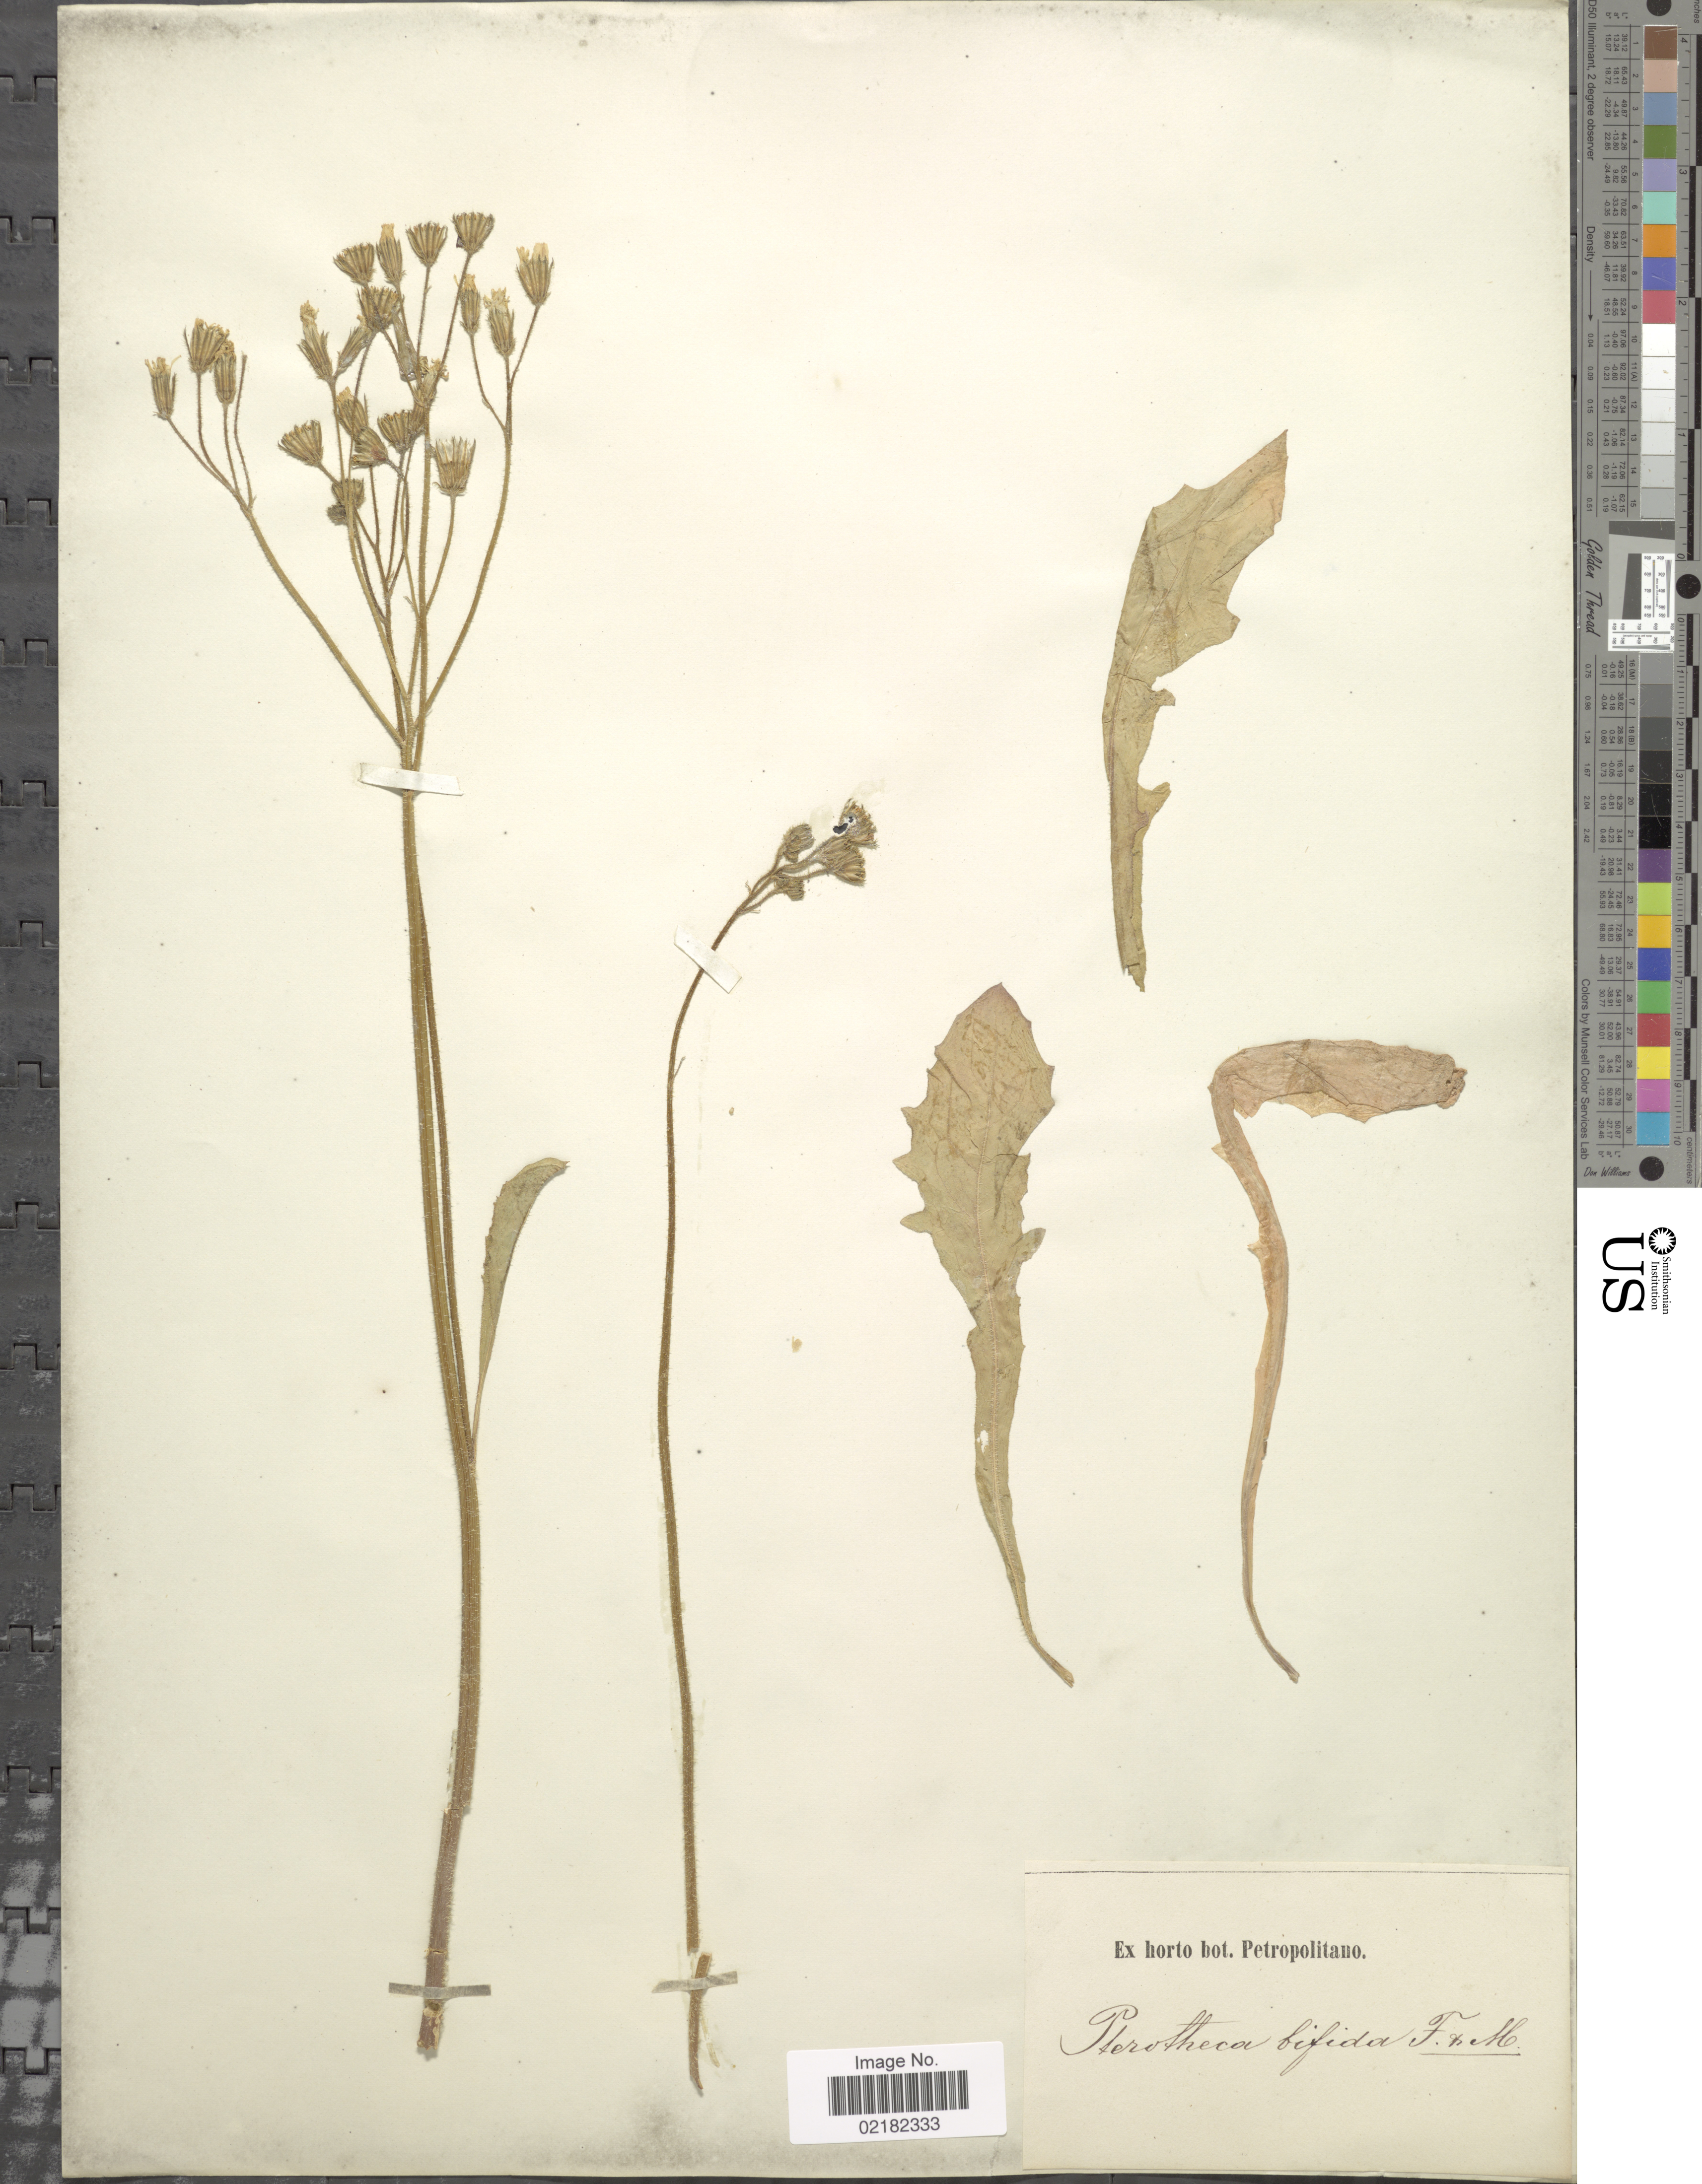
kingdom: Plantae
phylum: Tracheophyta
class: Magnoliopsida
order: Asterales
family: Asteraceae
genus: Hieracium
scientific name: Hieracium bifidum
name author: Hornem.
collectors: ex Horto Bot. Petropolitano